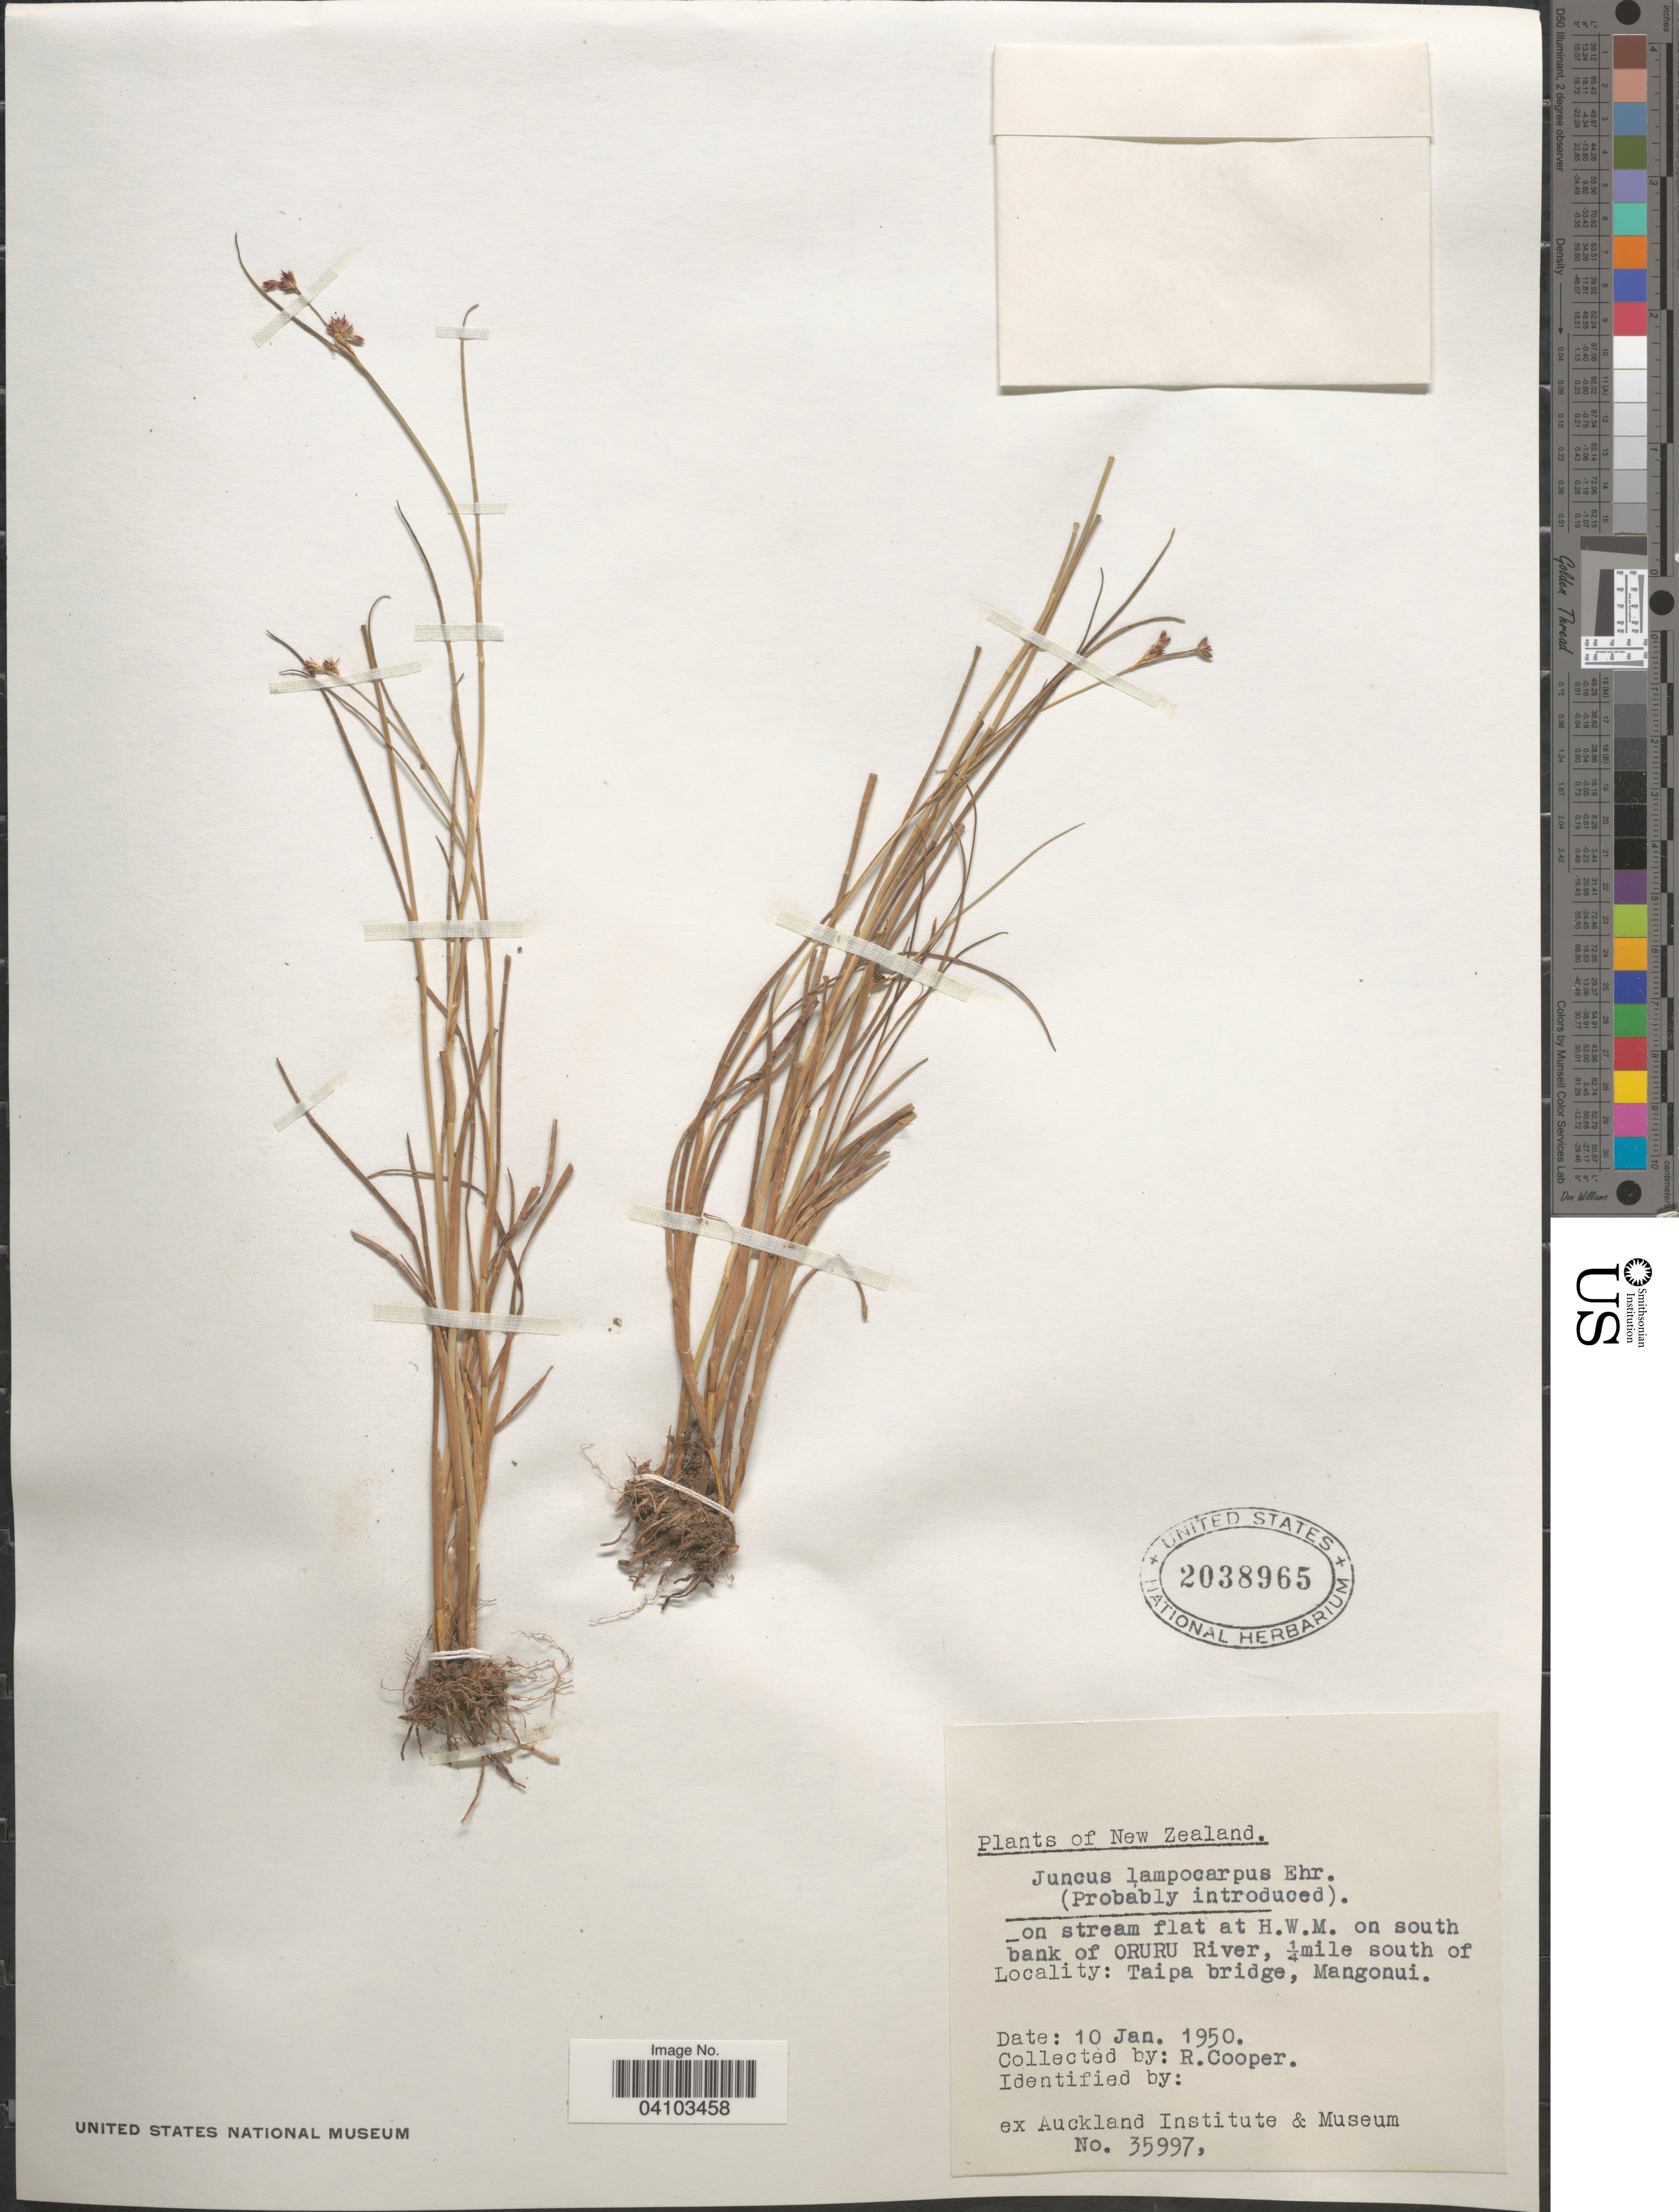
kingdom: Plantae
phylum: Tracheophyta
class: Liliopsida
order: Poales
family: Juncaceae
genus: Juncus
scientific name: Juncus lampocarpus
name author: Ehrh.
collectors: R. Cooper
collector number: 35997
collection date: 1950-01-10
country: New Zealand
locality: On stream flat at H.W.M. on south bank of Oruru River, ¼mile south of Taipa bridge, Mangonui.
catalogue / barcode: US 2038965